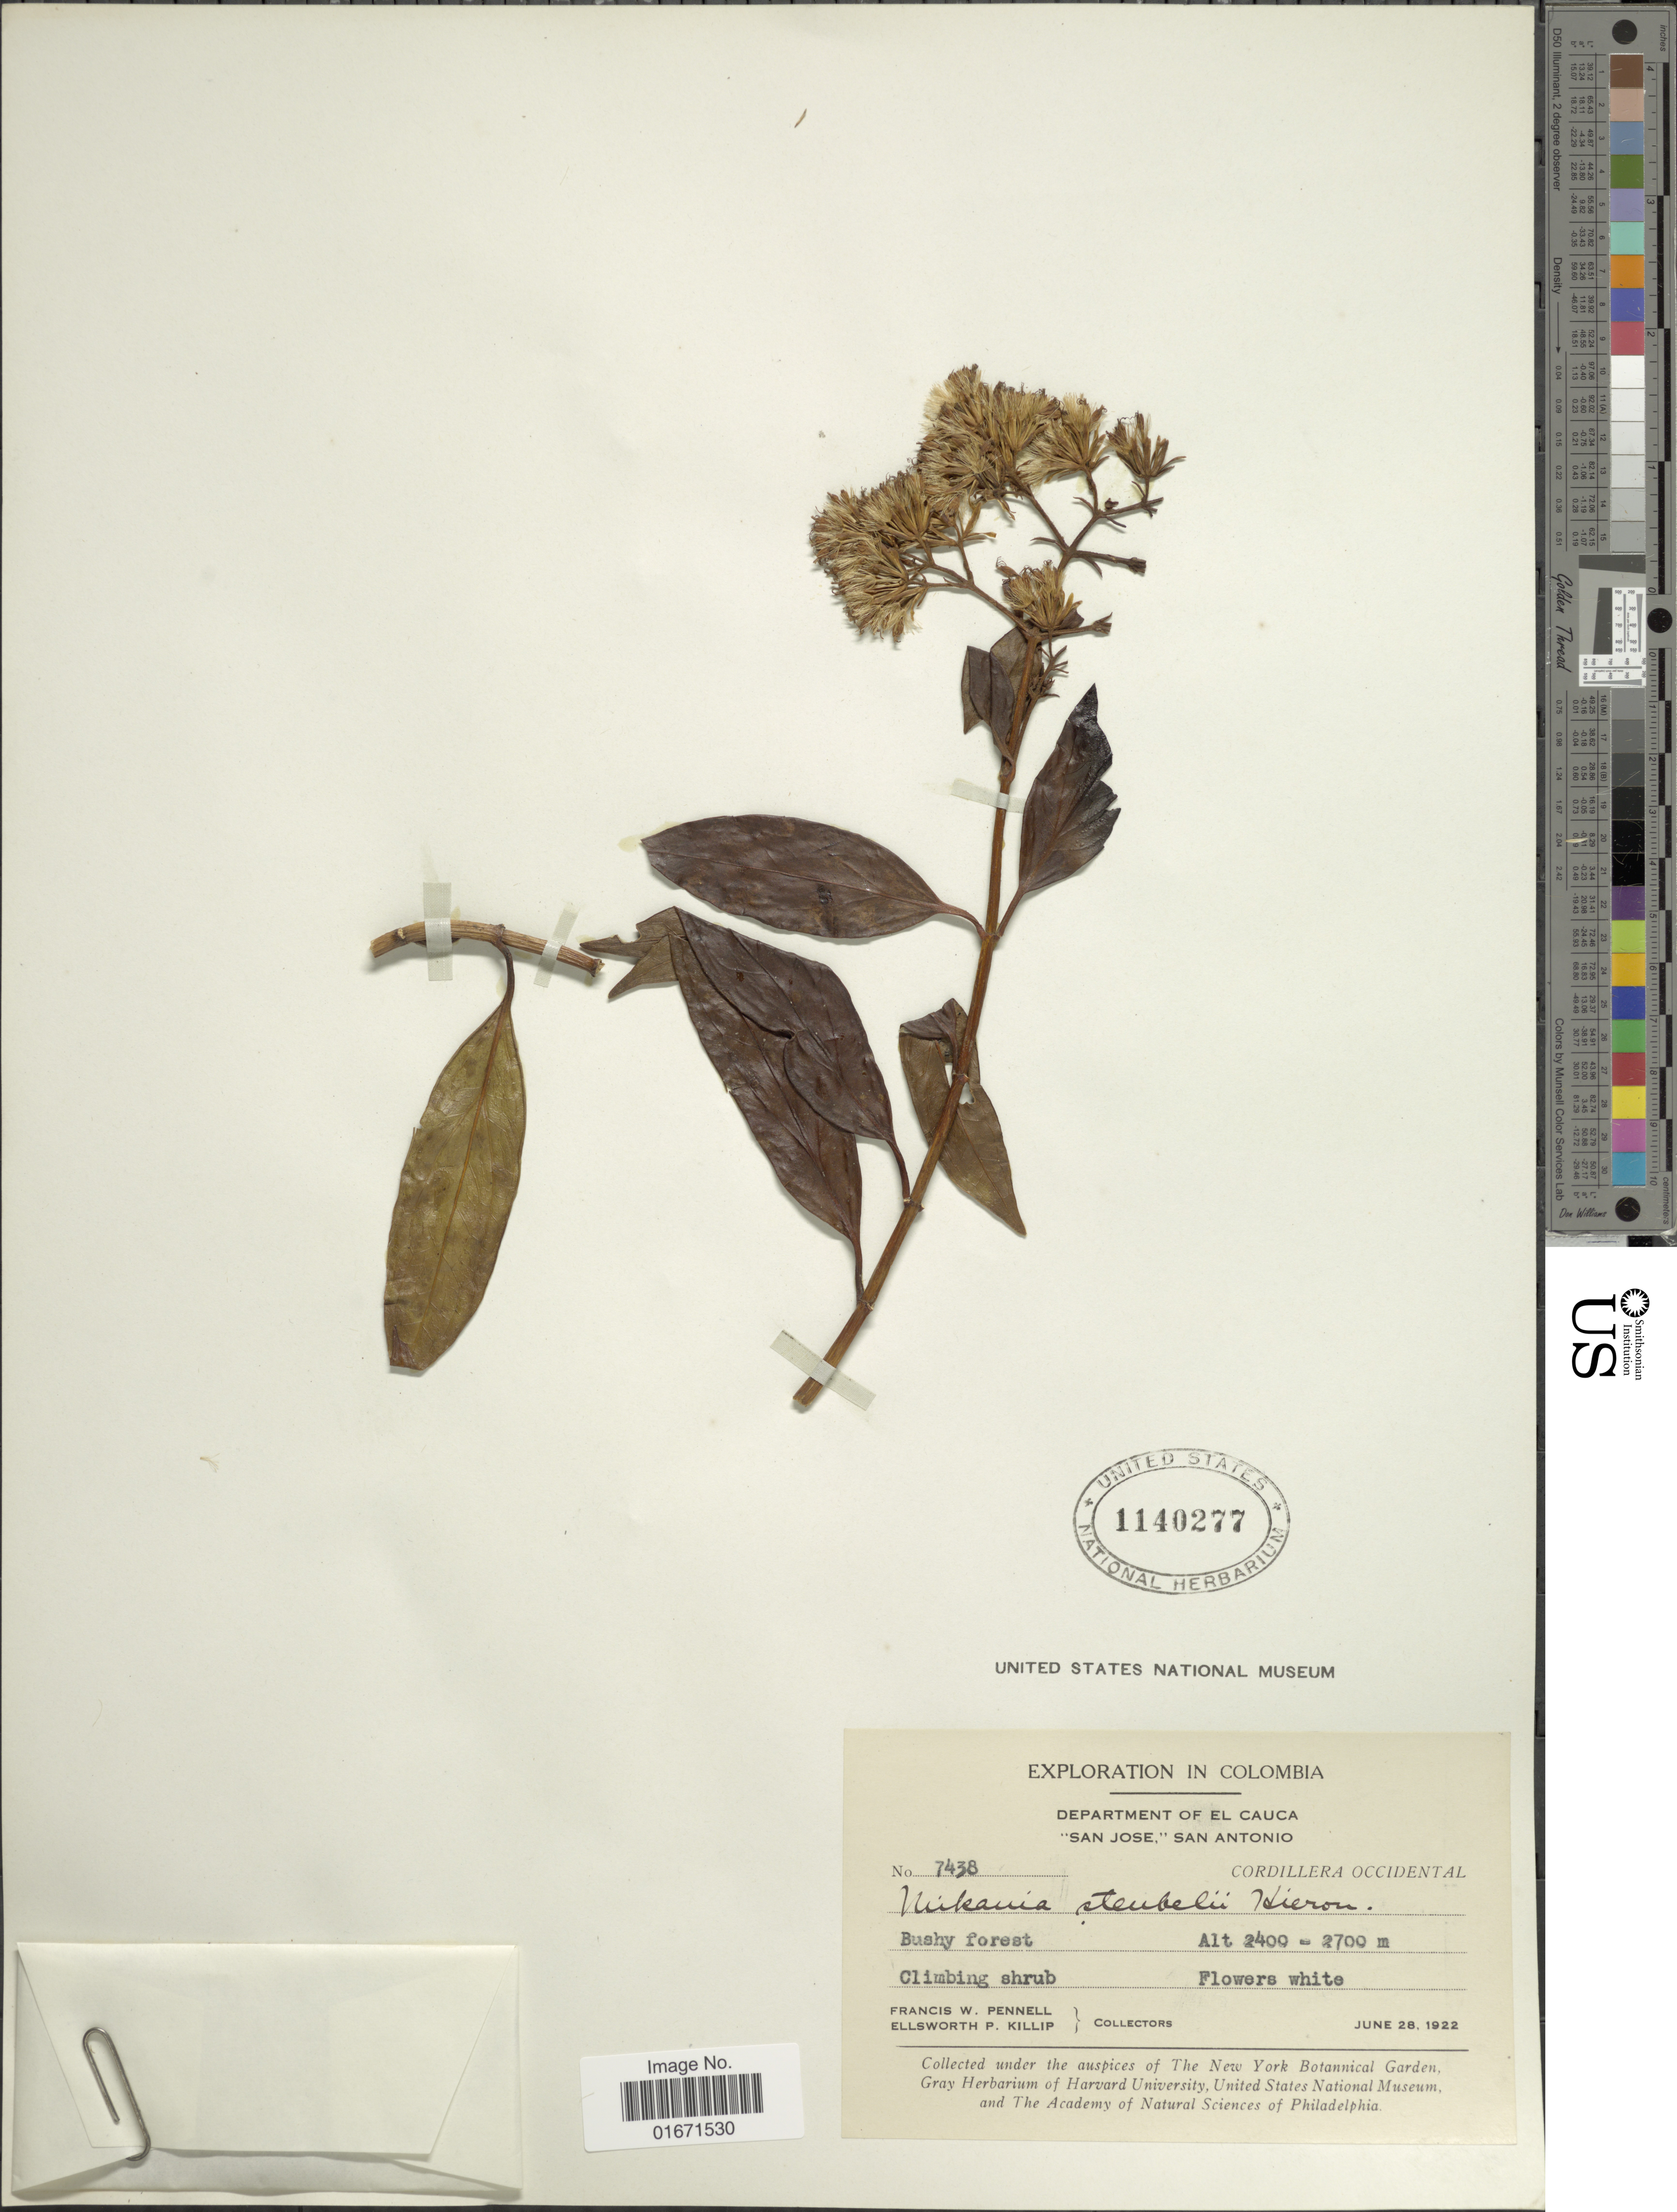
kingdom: Plantae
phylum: Tracheophyta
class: Magnoliopsida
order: Asterales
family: Asteraceae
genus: Mikania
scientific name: Mikania stuebelii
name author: Hieron.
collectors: F. W. Pennell & E. P. Killip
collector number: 7438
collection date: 1922-06-28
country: Colombia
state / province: Cauca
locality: Department of El Cauca. "San Jose", San Antonio. Cordillera Occidental. Bushy forest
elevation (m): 2400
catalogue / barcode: US 1140277